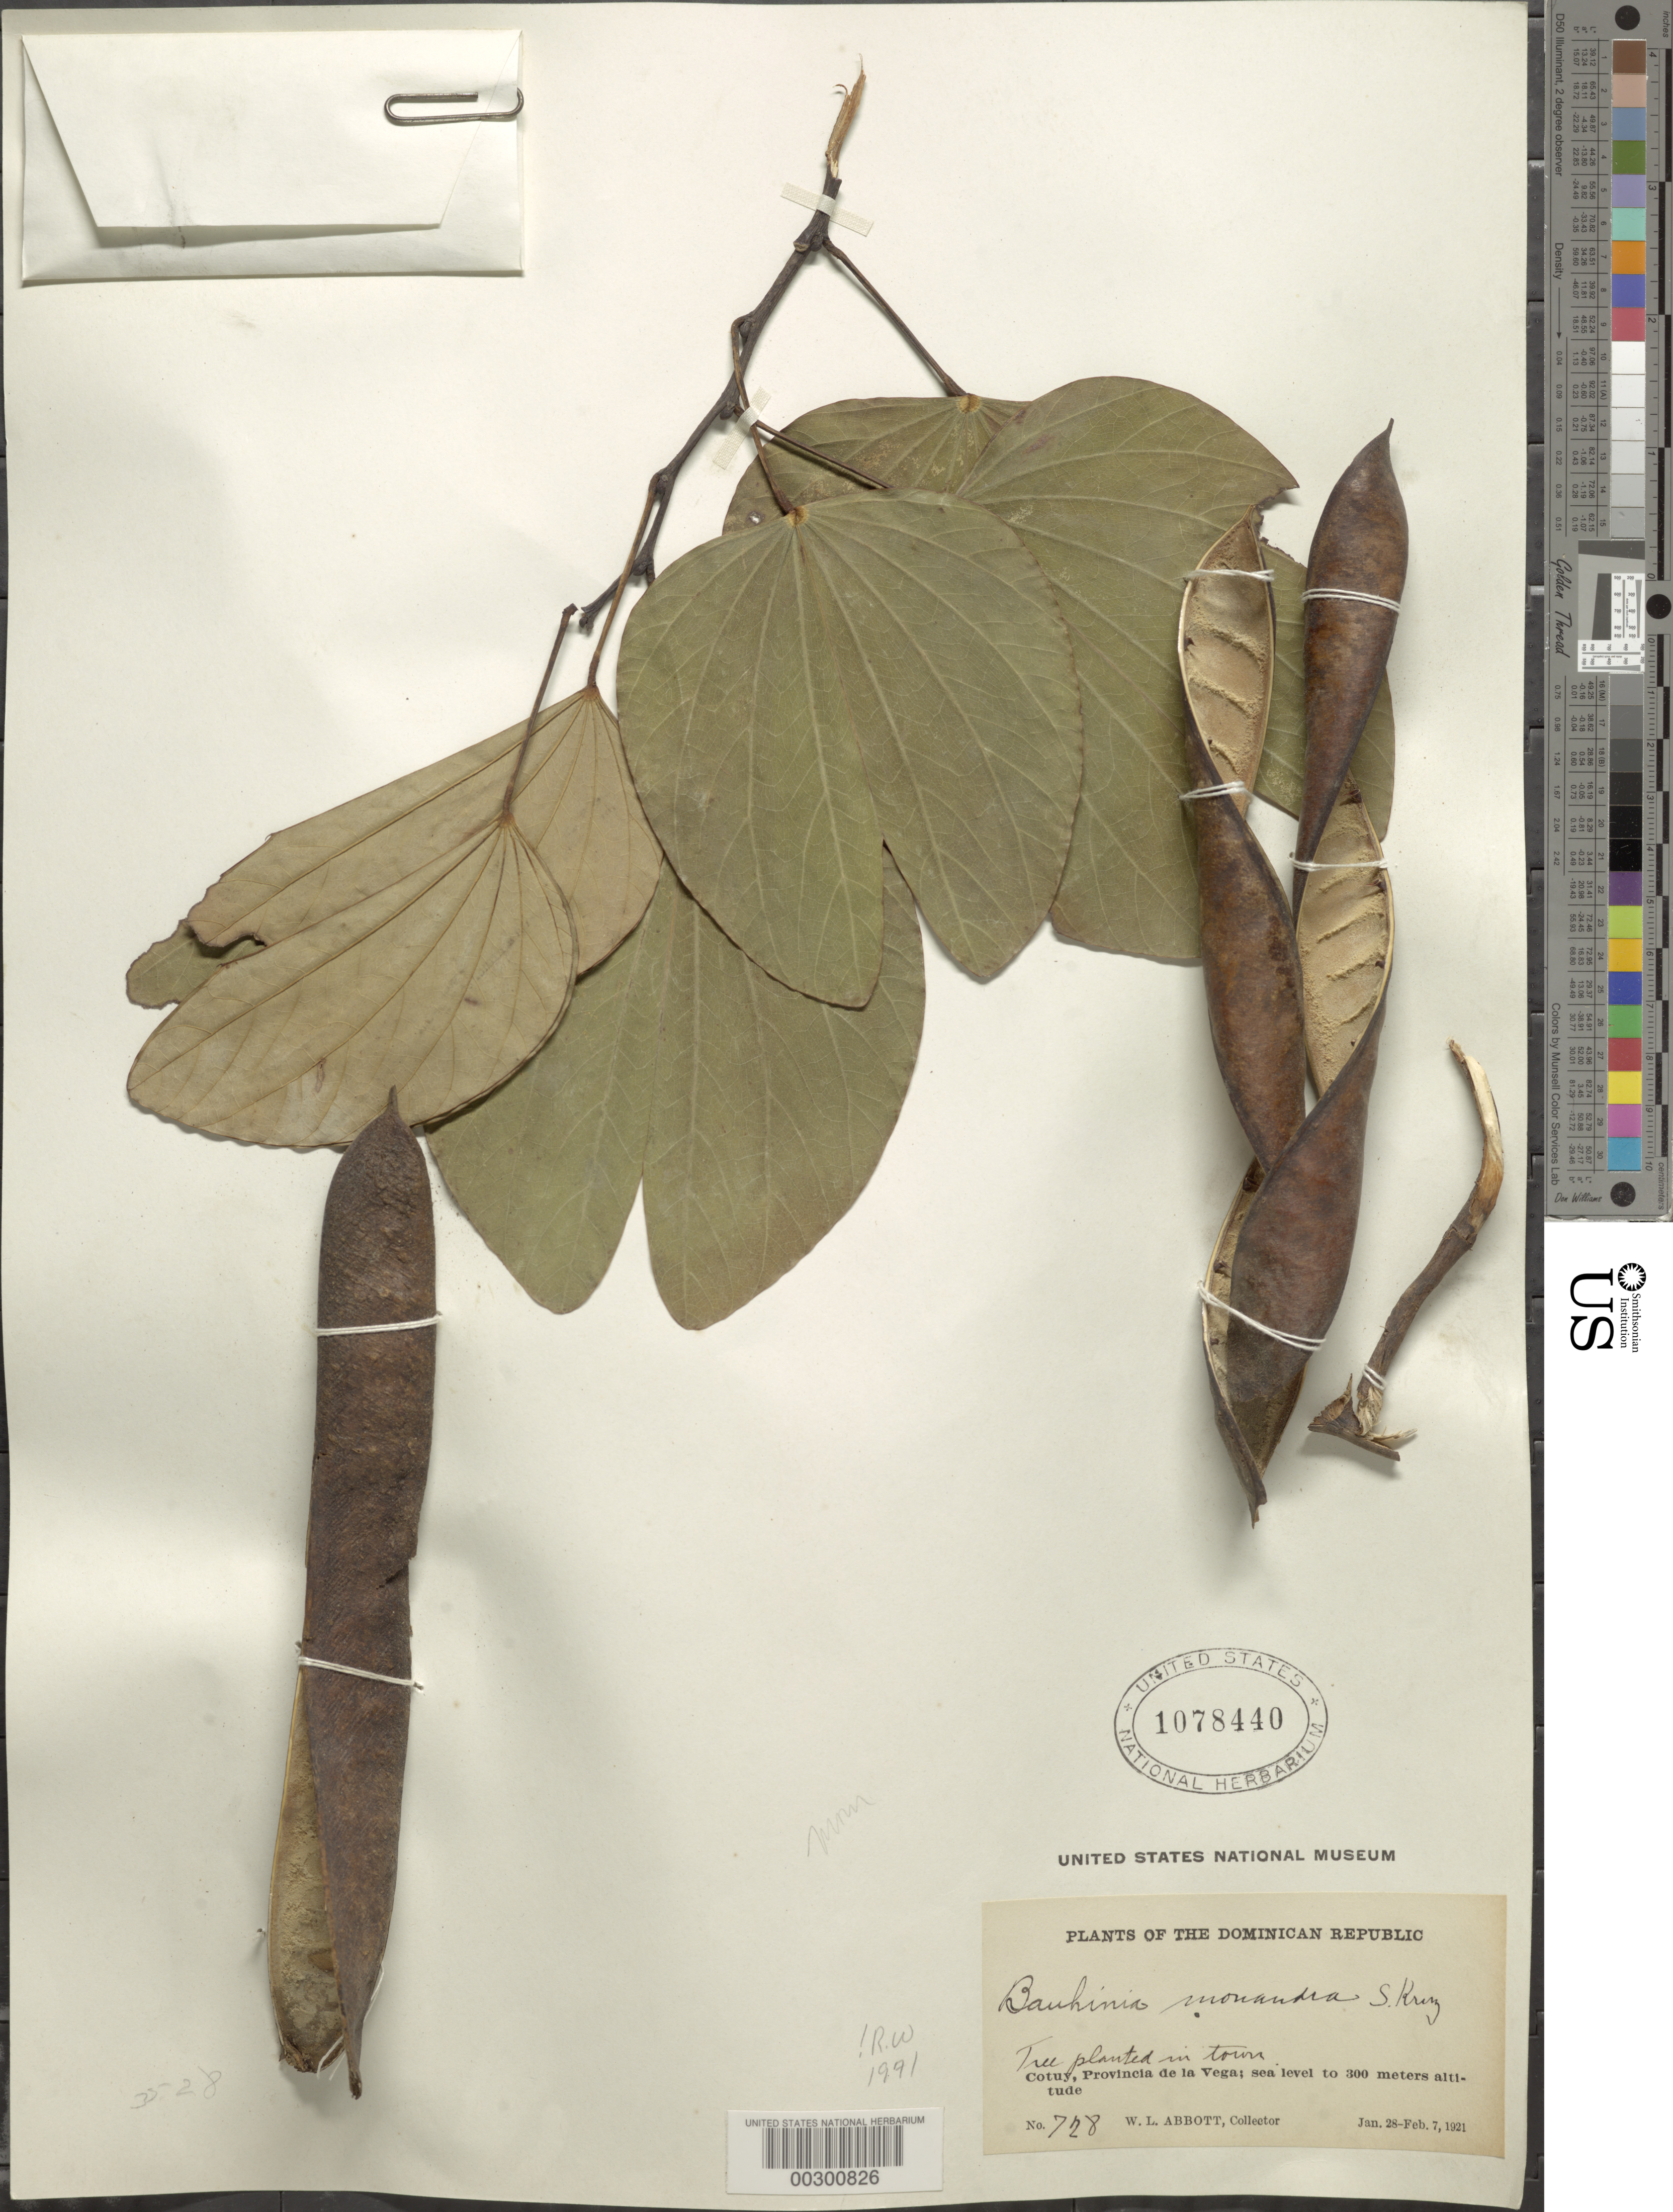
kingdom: Plantae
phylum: Tracheophyta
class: Magnoliopsida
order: Fabales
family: Fabaceae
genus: Bauhinia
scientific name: Bauhinia monandra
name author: Kurz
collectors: W. L. Abbott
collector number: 728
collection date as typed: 28 Jan 1921 to 07 Feb 1921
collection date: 1921-01-28/1921-02-07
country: Dominican Republic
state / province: La Vega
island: Hispaniola Island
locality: Cotuy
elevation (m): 0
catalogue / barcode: US 1078440